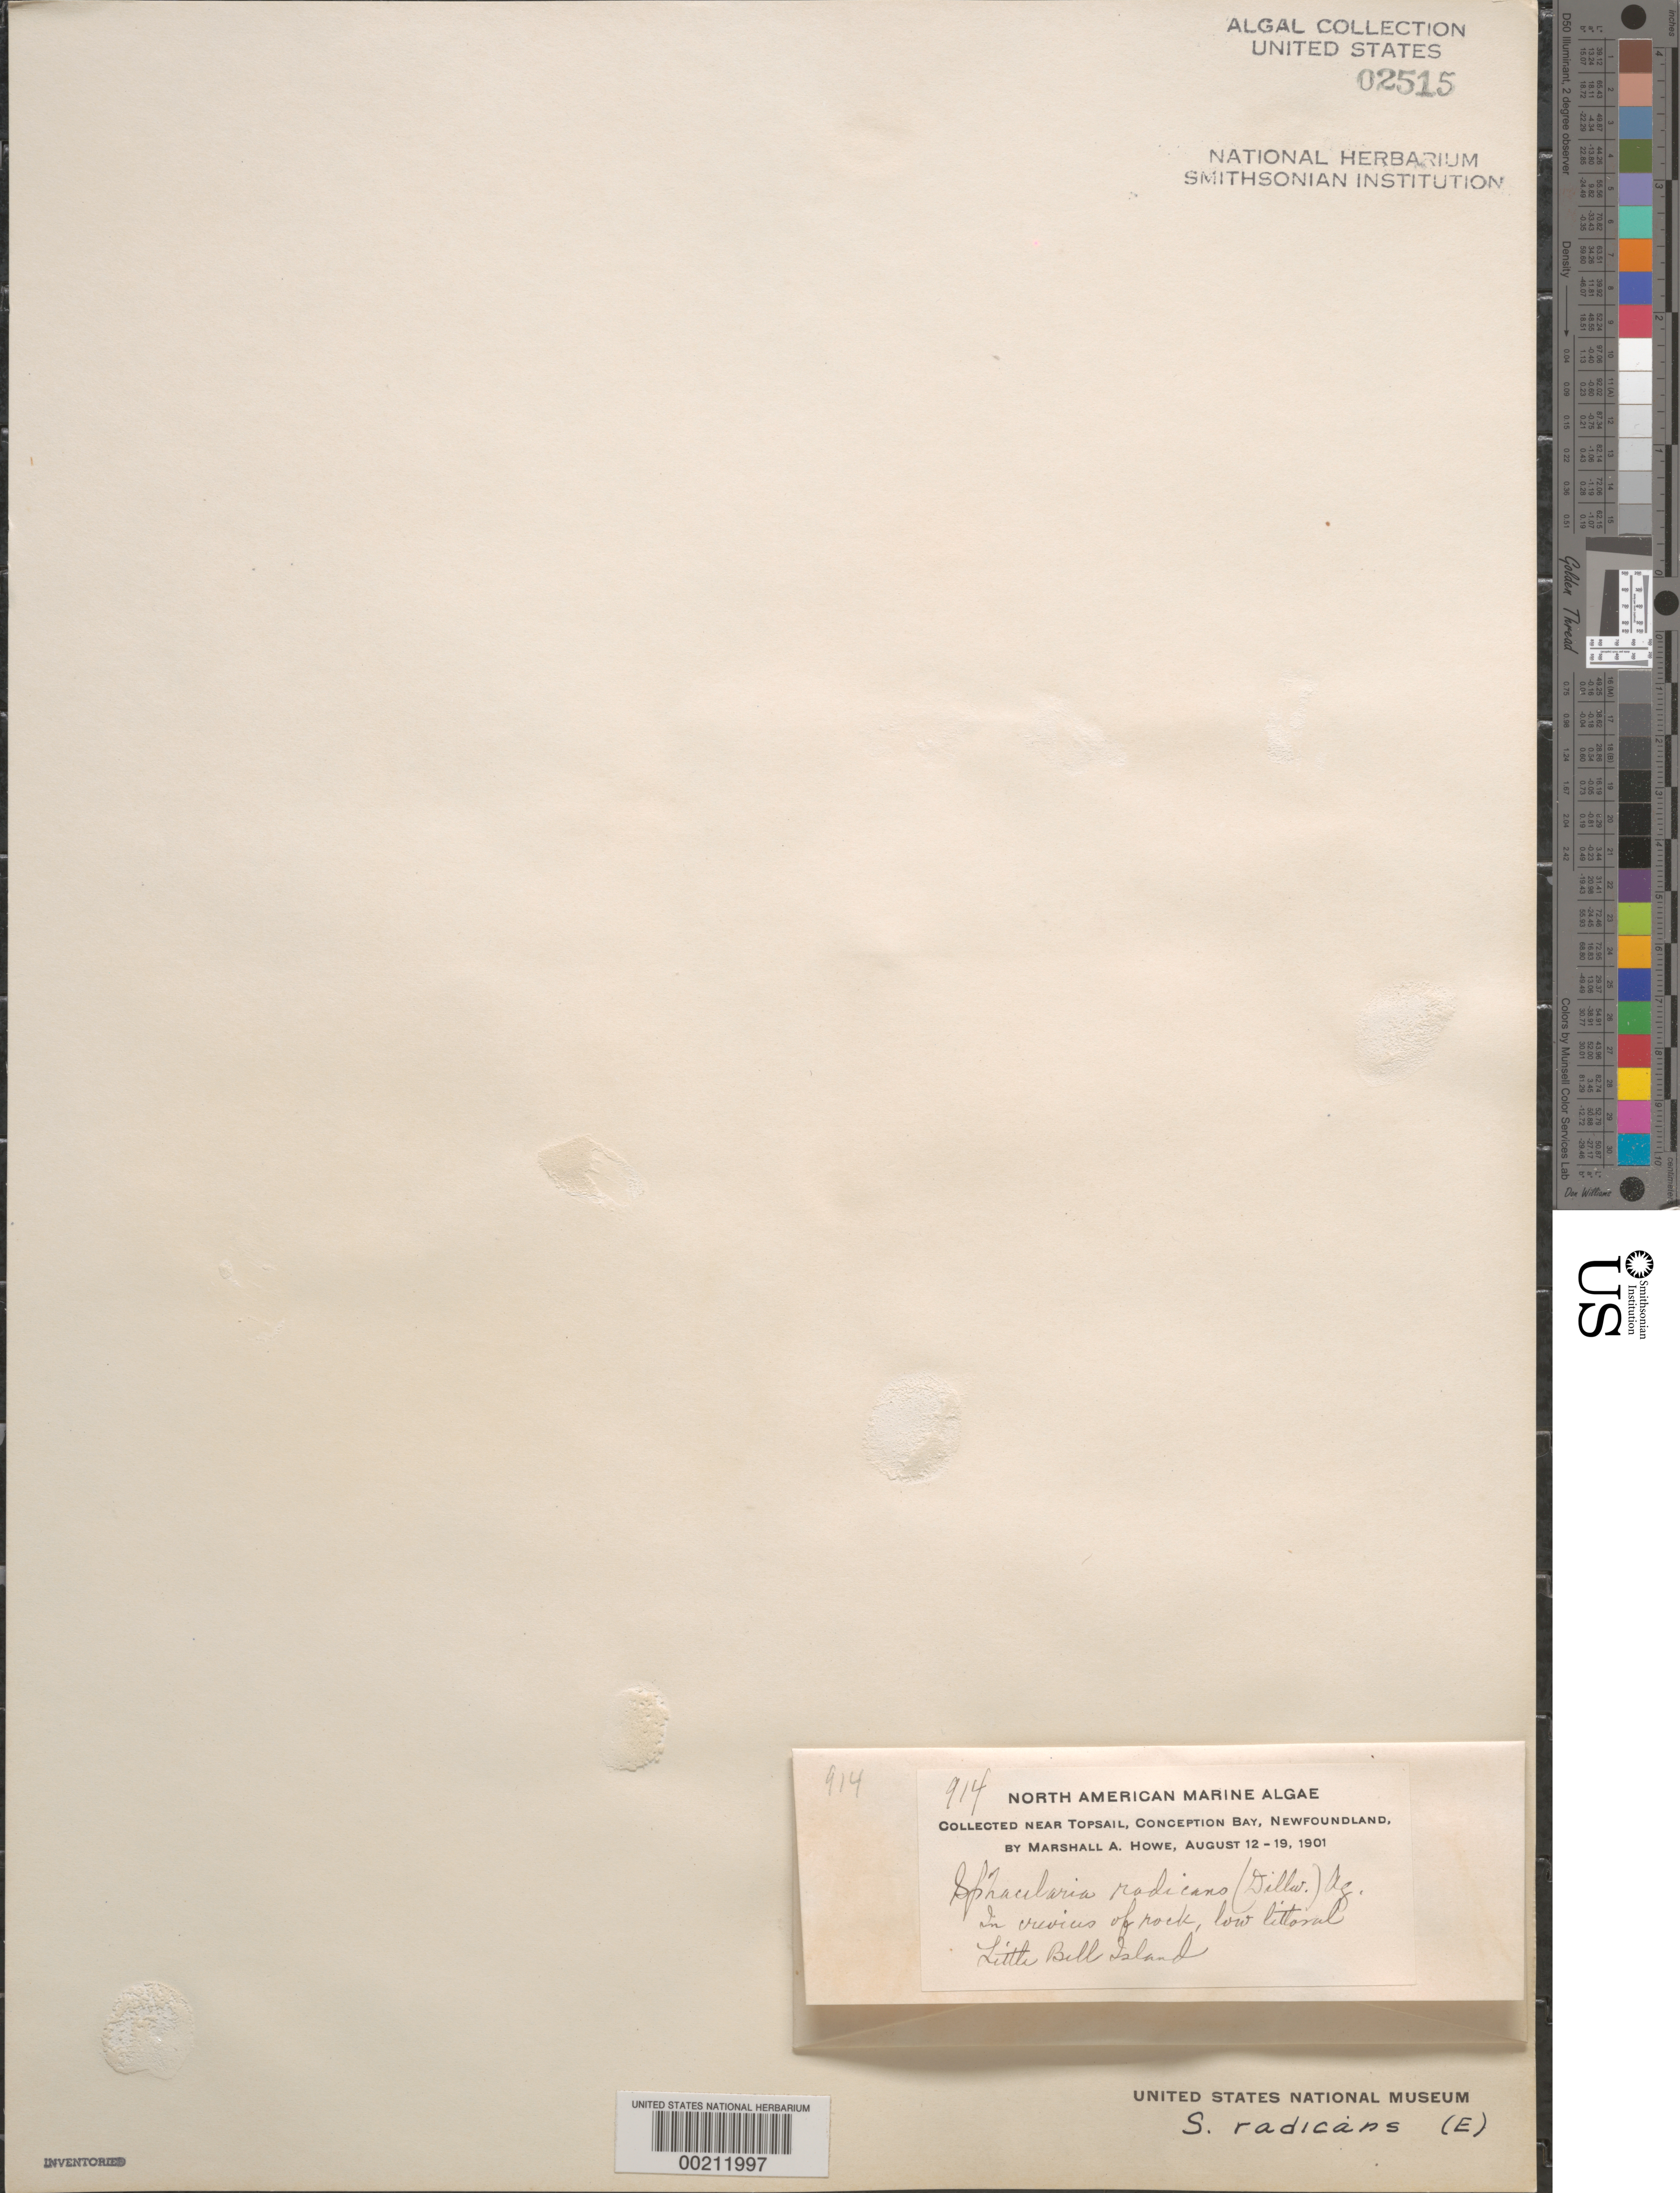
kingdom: Chromista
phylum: Ochrophyta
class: Phaeophyceae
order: Sphacelariales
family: Stypocaulaceae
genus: Protohalopteris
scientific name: Protohalopteris radicans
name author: (Dillwyn) Draisma et al.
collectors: M. A. Howe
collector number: MAH 914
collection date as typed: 12 Aug 1901 TO 19 Aug 1901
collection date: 1901-08-12/1901-08-19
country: Canada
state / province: Newfoundland and Labrador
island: Little Bell Island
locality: Conception Bay, near Topsail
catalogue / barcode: US 2515